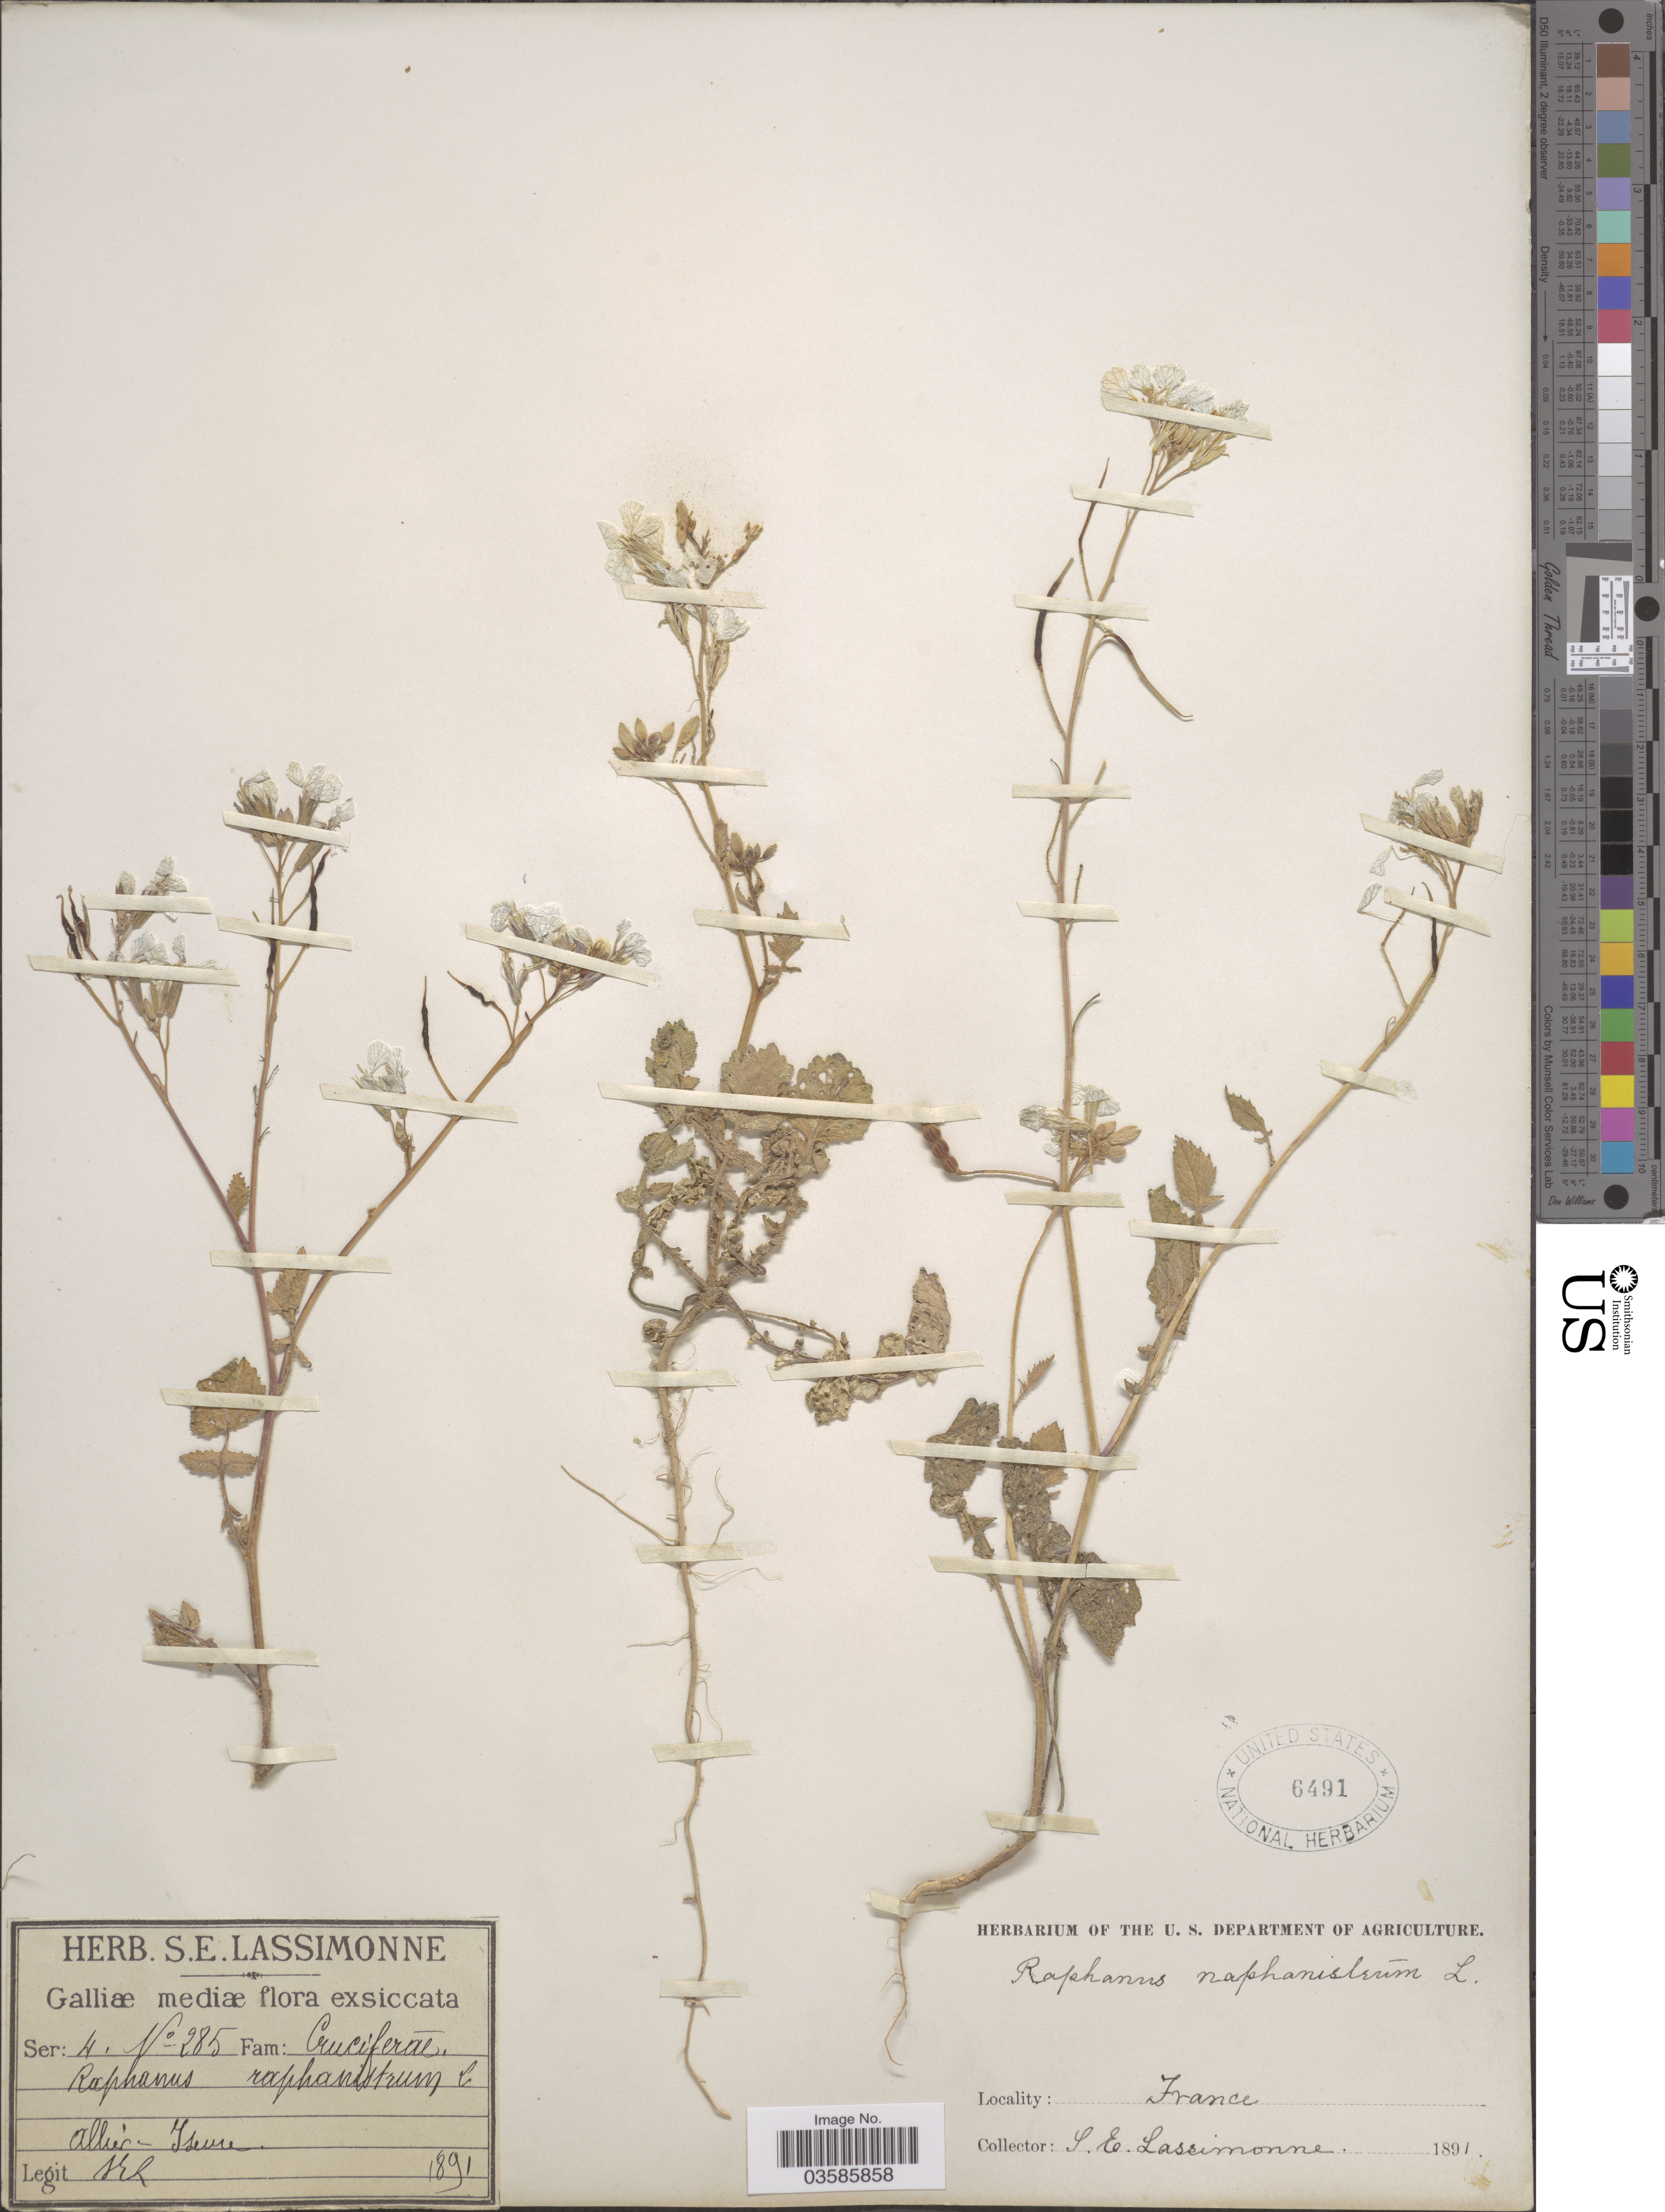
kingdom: Plantae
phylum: Tracheophyta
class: Magnoliopsida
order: Brassicales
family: Brassicaceae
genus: Raphanus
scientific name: Raphanus raphanistrum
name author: L.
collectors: S. Lassimonne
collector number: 285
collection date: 1891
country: France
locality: Galliæ mediæ. Allier-Yzeure.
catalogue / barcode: US 6491